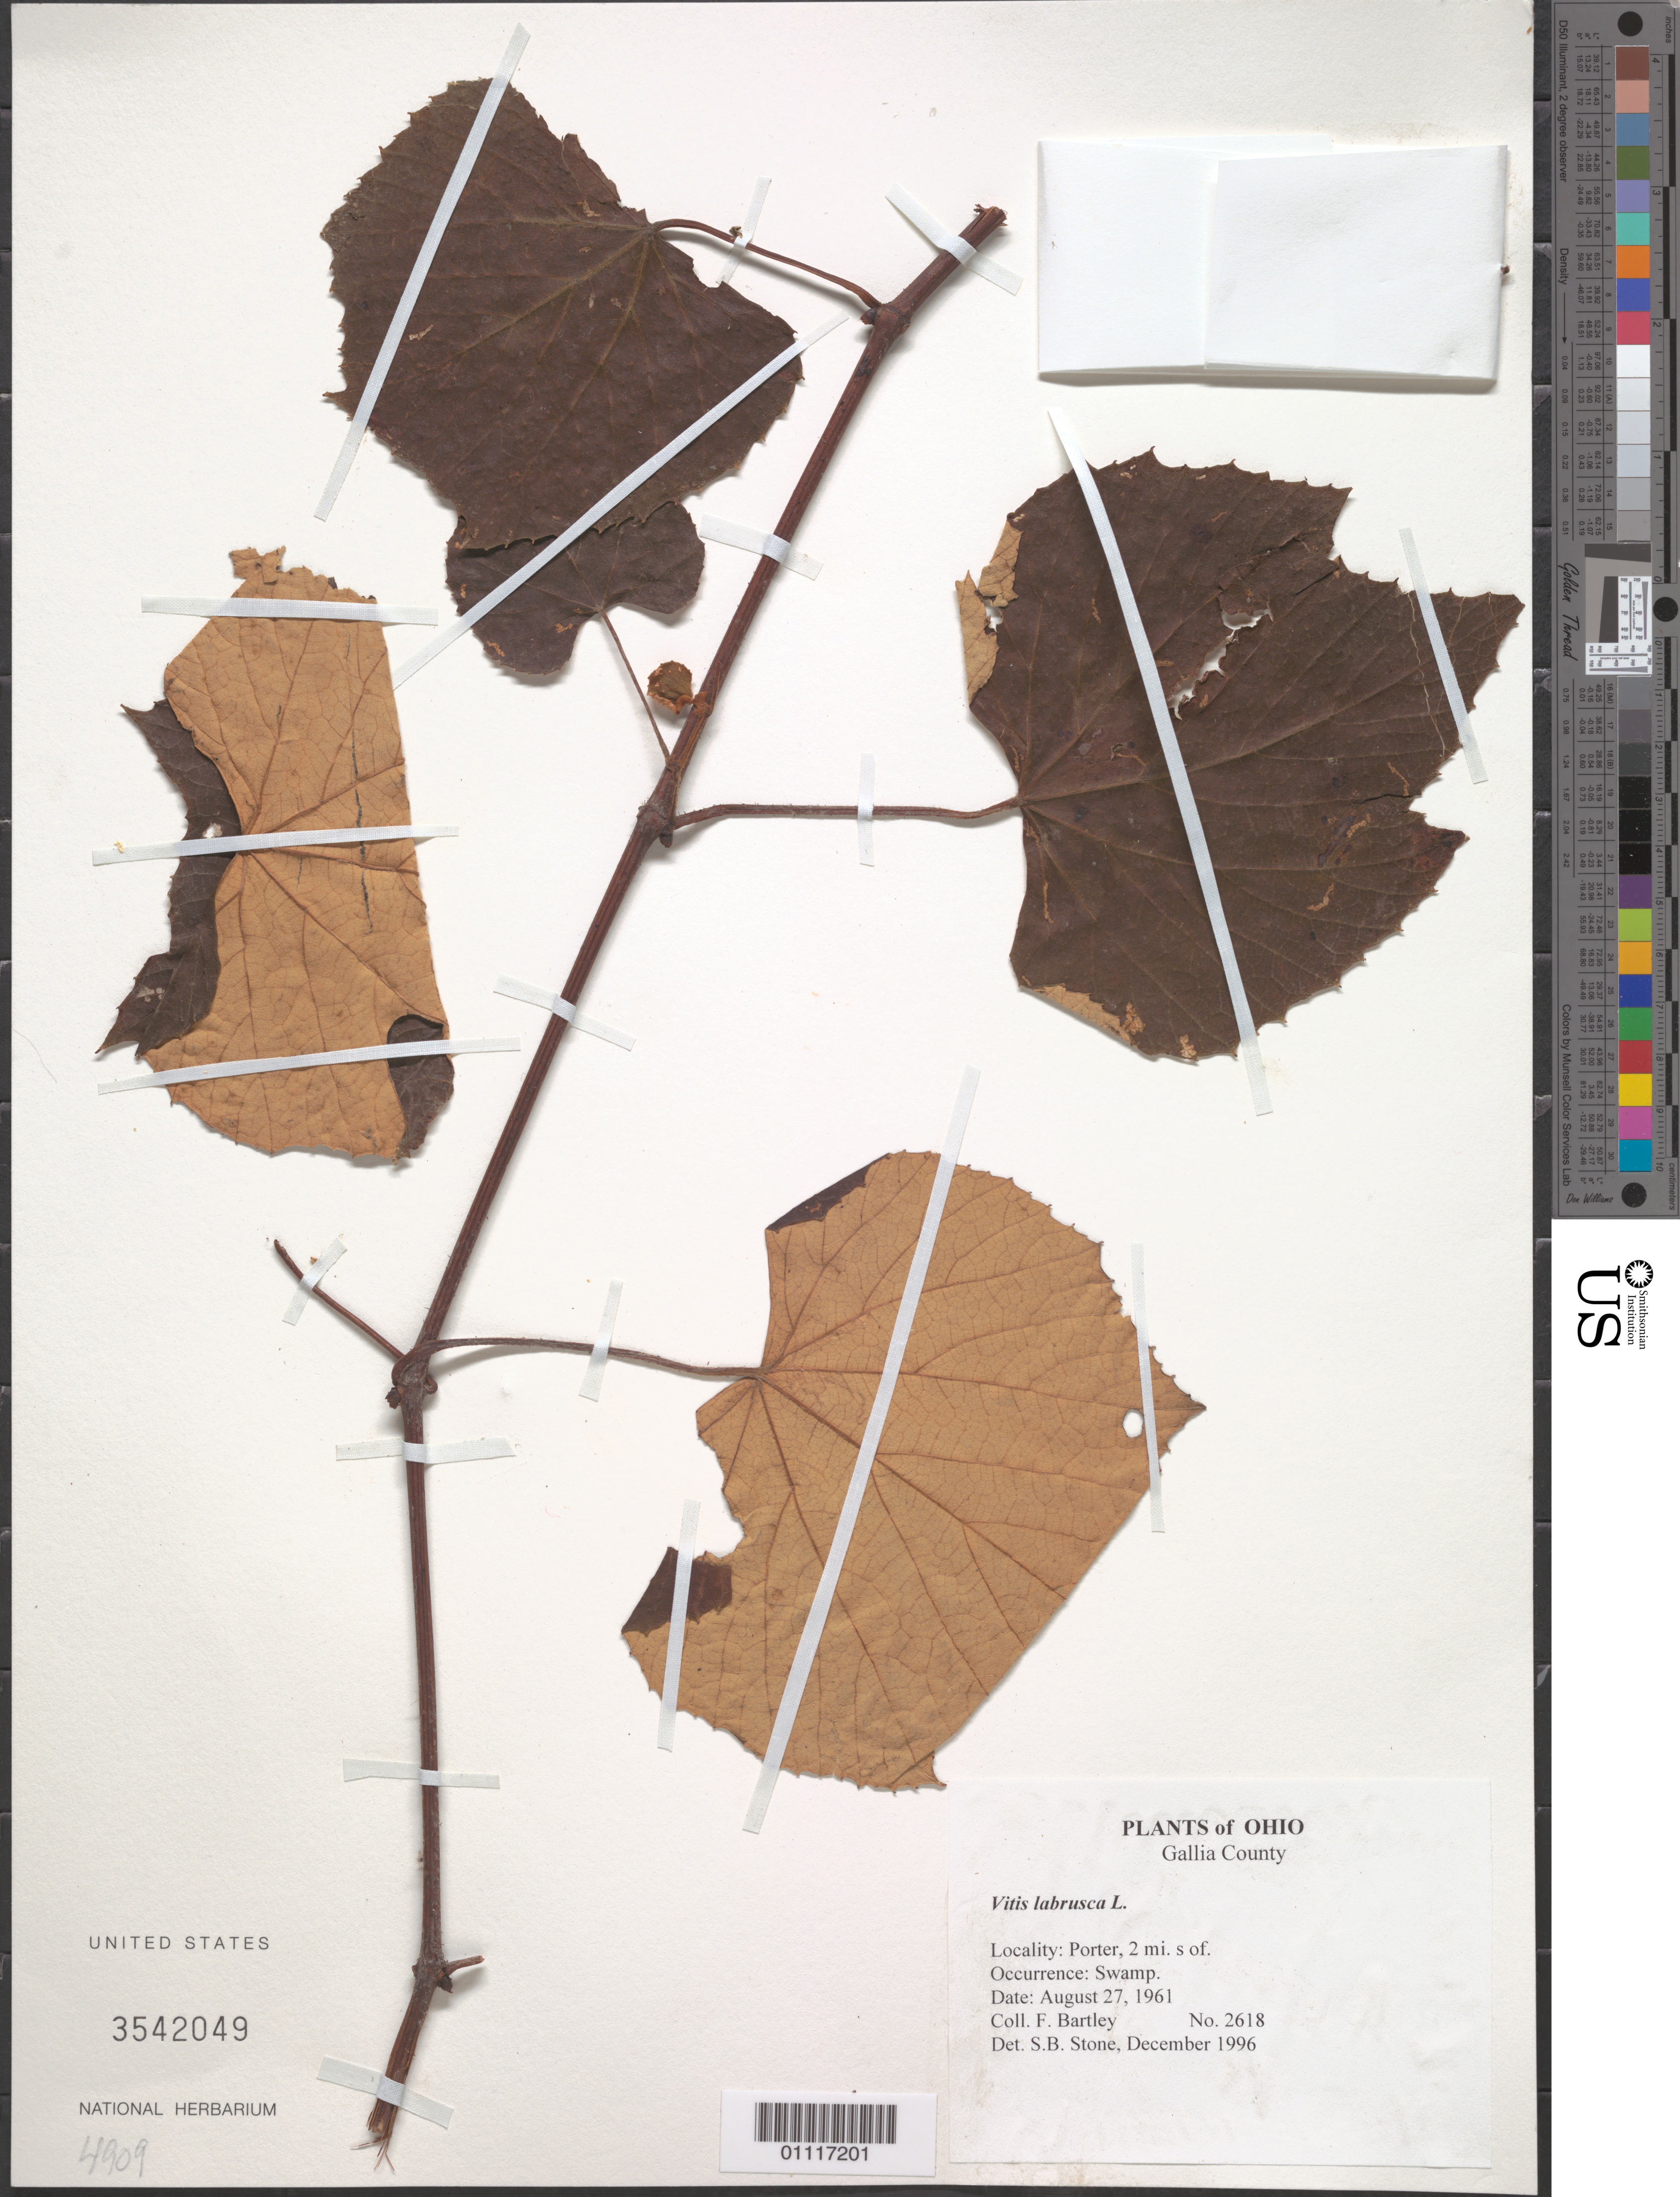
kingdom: Plantae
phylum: Tracheophyta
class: Magnoliopsida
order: Vitales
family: Vitaceae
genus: Vitis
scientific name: Vitis labrusca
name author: L.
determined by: Stone, S. B.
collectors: F. Bartley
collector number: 2618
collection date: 1961-08-27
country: United States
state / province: Ohio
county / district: Gallia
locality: Poter, 2 mi. s of. Swamp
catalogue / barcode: US 3542049